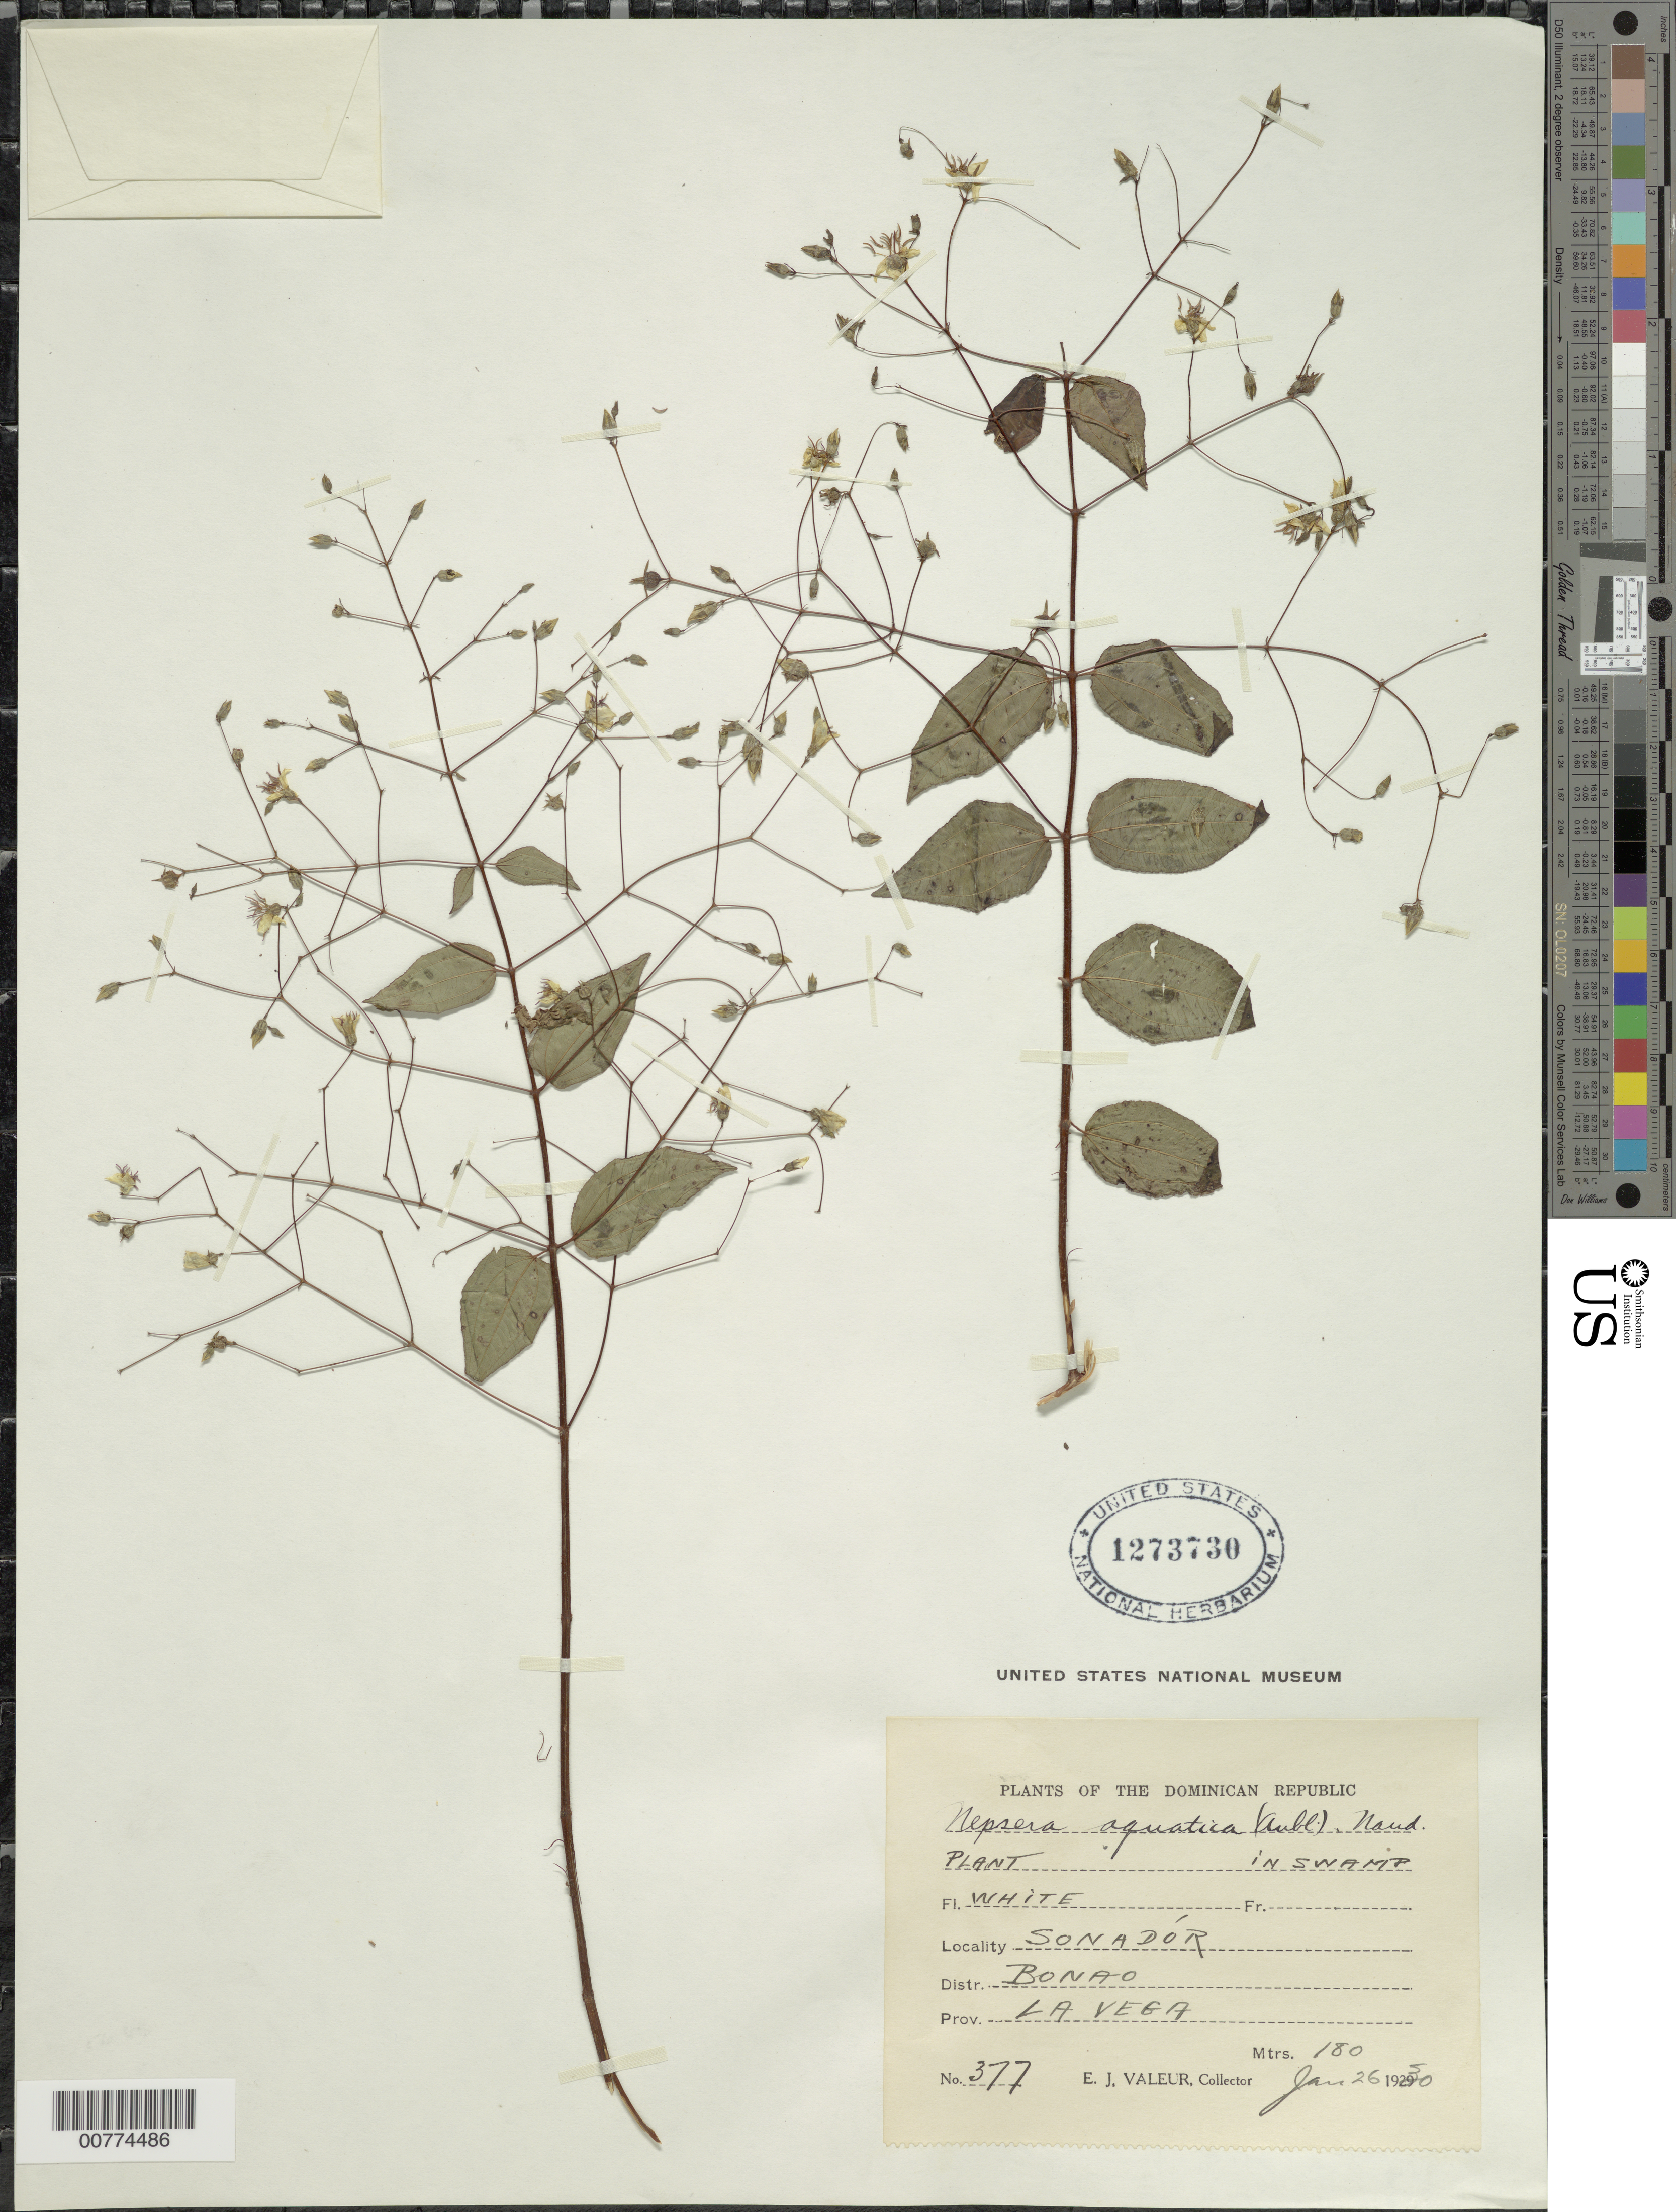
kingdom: Plantae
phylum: Tracheophyta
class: Magnoliopsida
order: Myrtales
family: Melastomataceae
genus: Nepsera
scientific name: Nepsera aquatica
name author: (Aubl.) Naudin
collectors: E. Valeur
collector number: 377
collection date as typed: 26 Jan 1930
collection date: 1930-01-26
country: Dominican Republic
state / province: La Vega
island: Hispaniola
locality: Bonao, Sonadór.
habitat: In swamp.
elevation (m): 180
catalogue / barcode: US 1273730